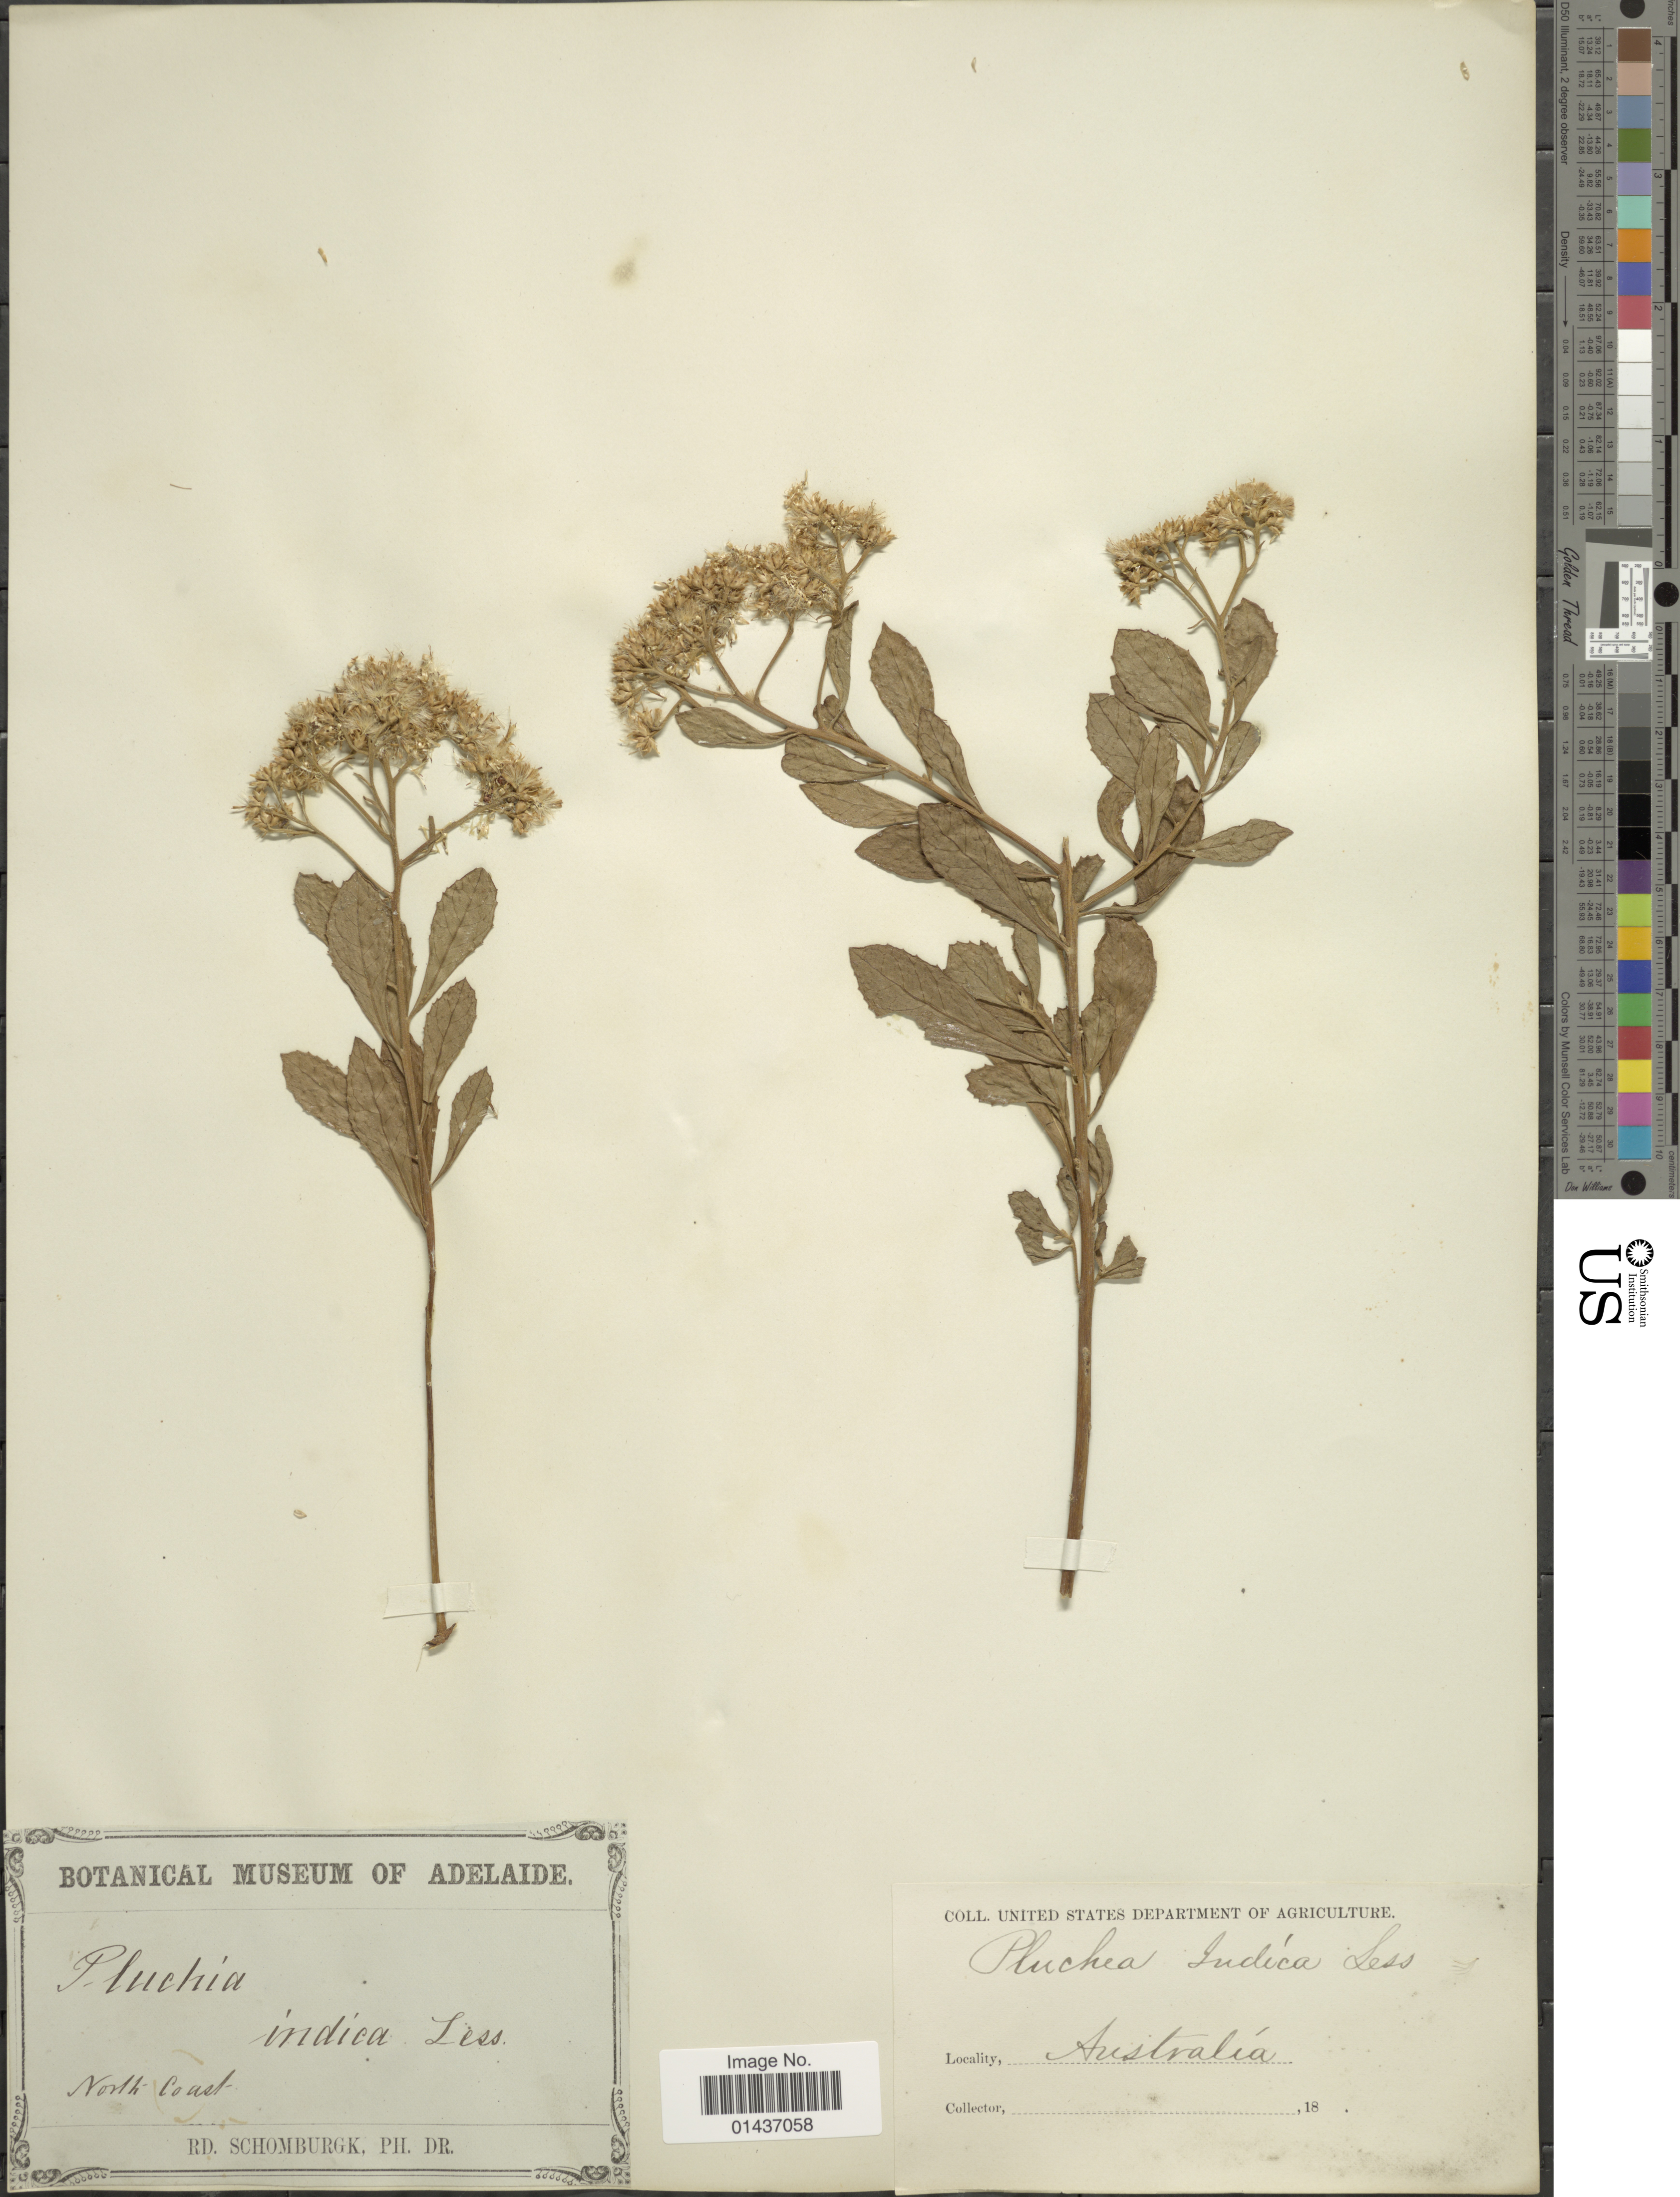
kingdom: Plantae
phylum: Tracheophyta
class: Magnoliopsida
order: Asterales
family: Asteraceae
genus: Pluchea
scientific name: Pluchea indica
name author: (L.) Less.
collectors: M. R. Schomburgk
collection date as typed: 18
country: Australia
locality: North Coast